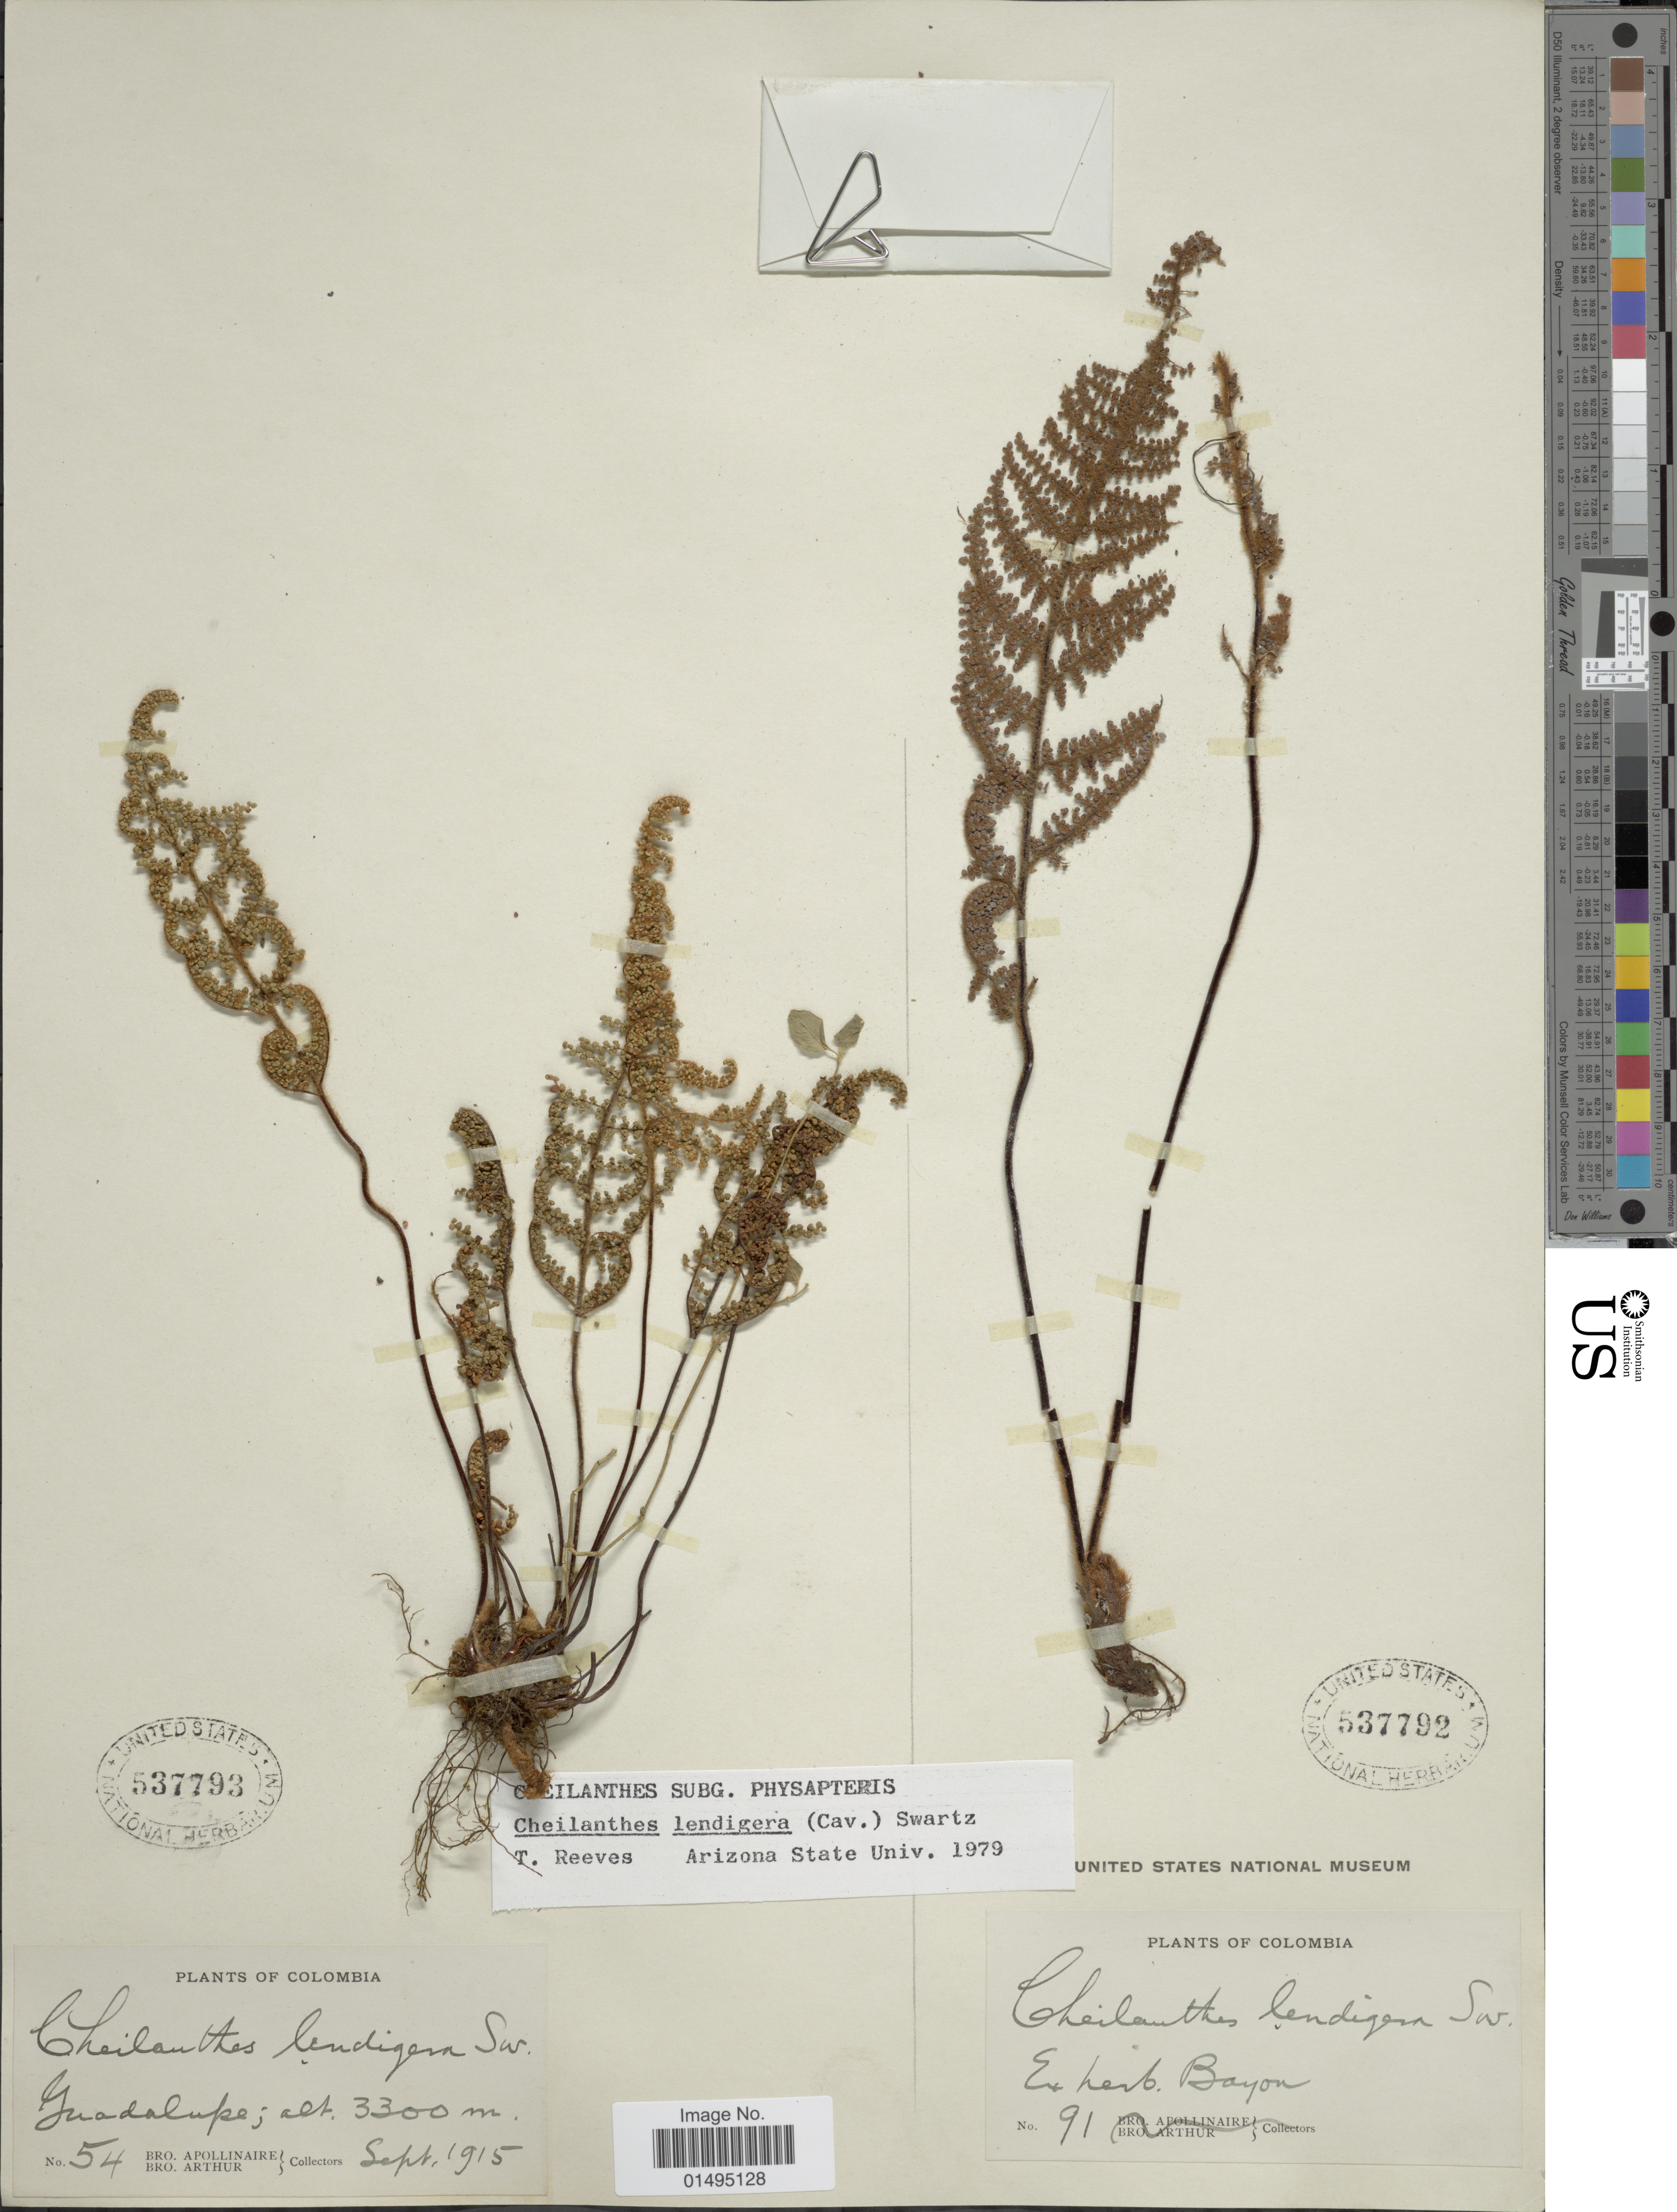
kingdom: Plantae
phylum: Tracheophyta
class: Polypodiopsida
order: Polypodiales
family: Pteridaceae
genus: Myriopteris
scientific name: Myriopteris lendigera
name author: (Cav.) J. Sm.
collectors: E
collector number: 91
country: Colombia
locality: Colombia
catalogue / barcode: US 537792-2